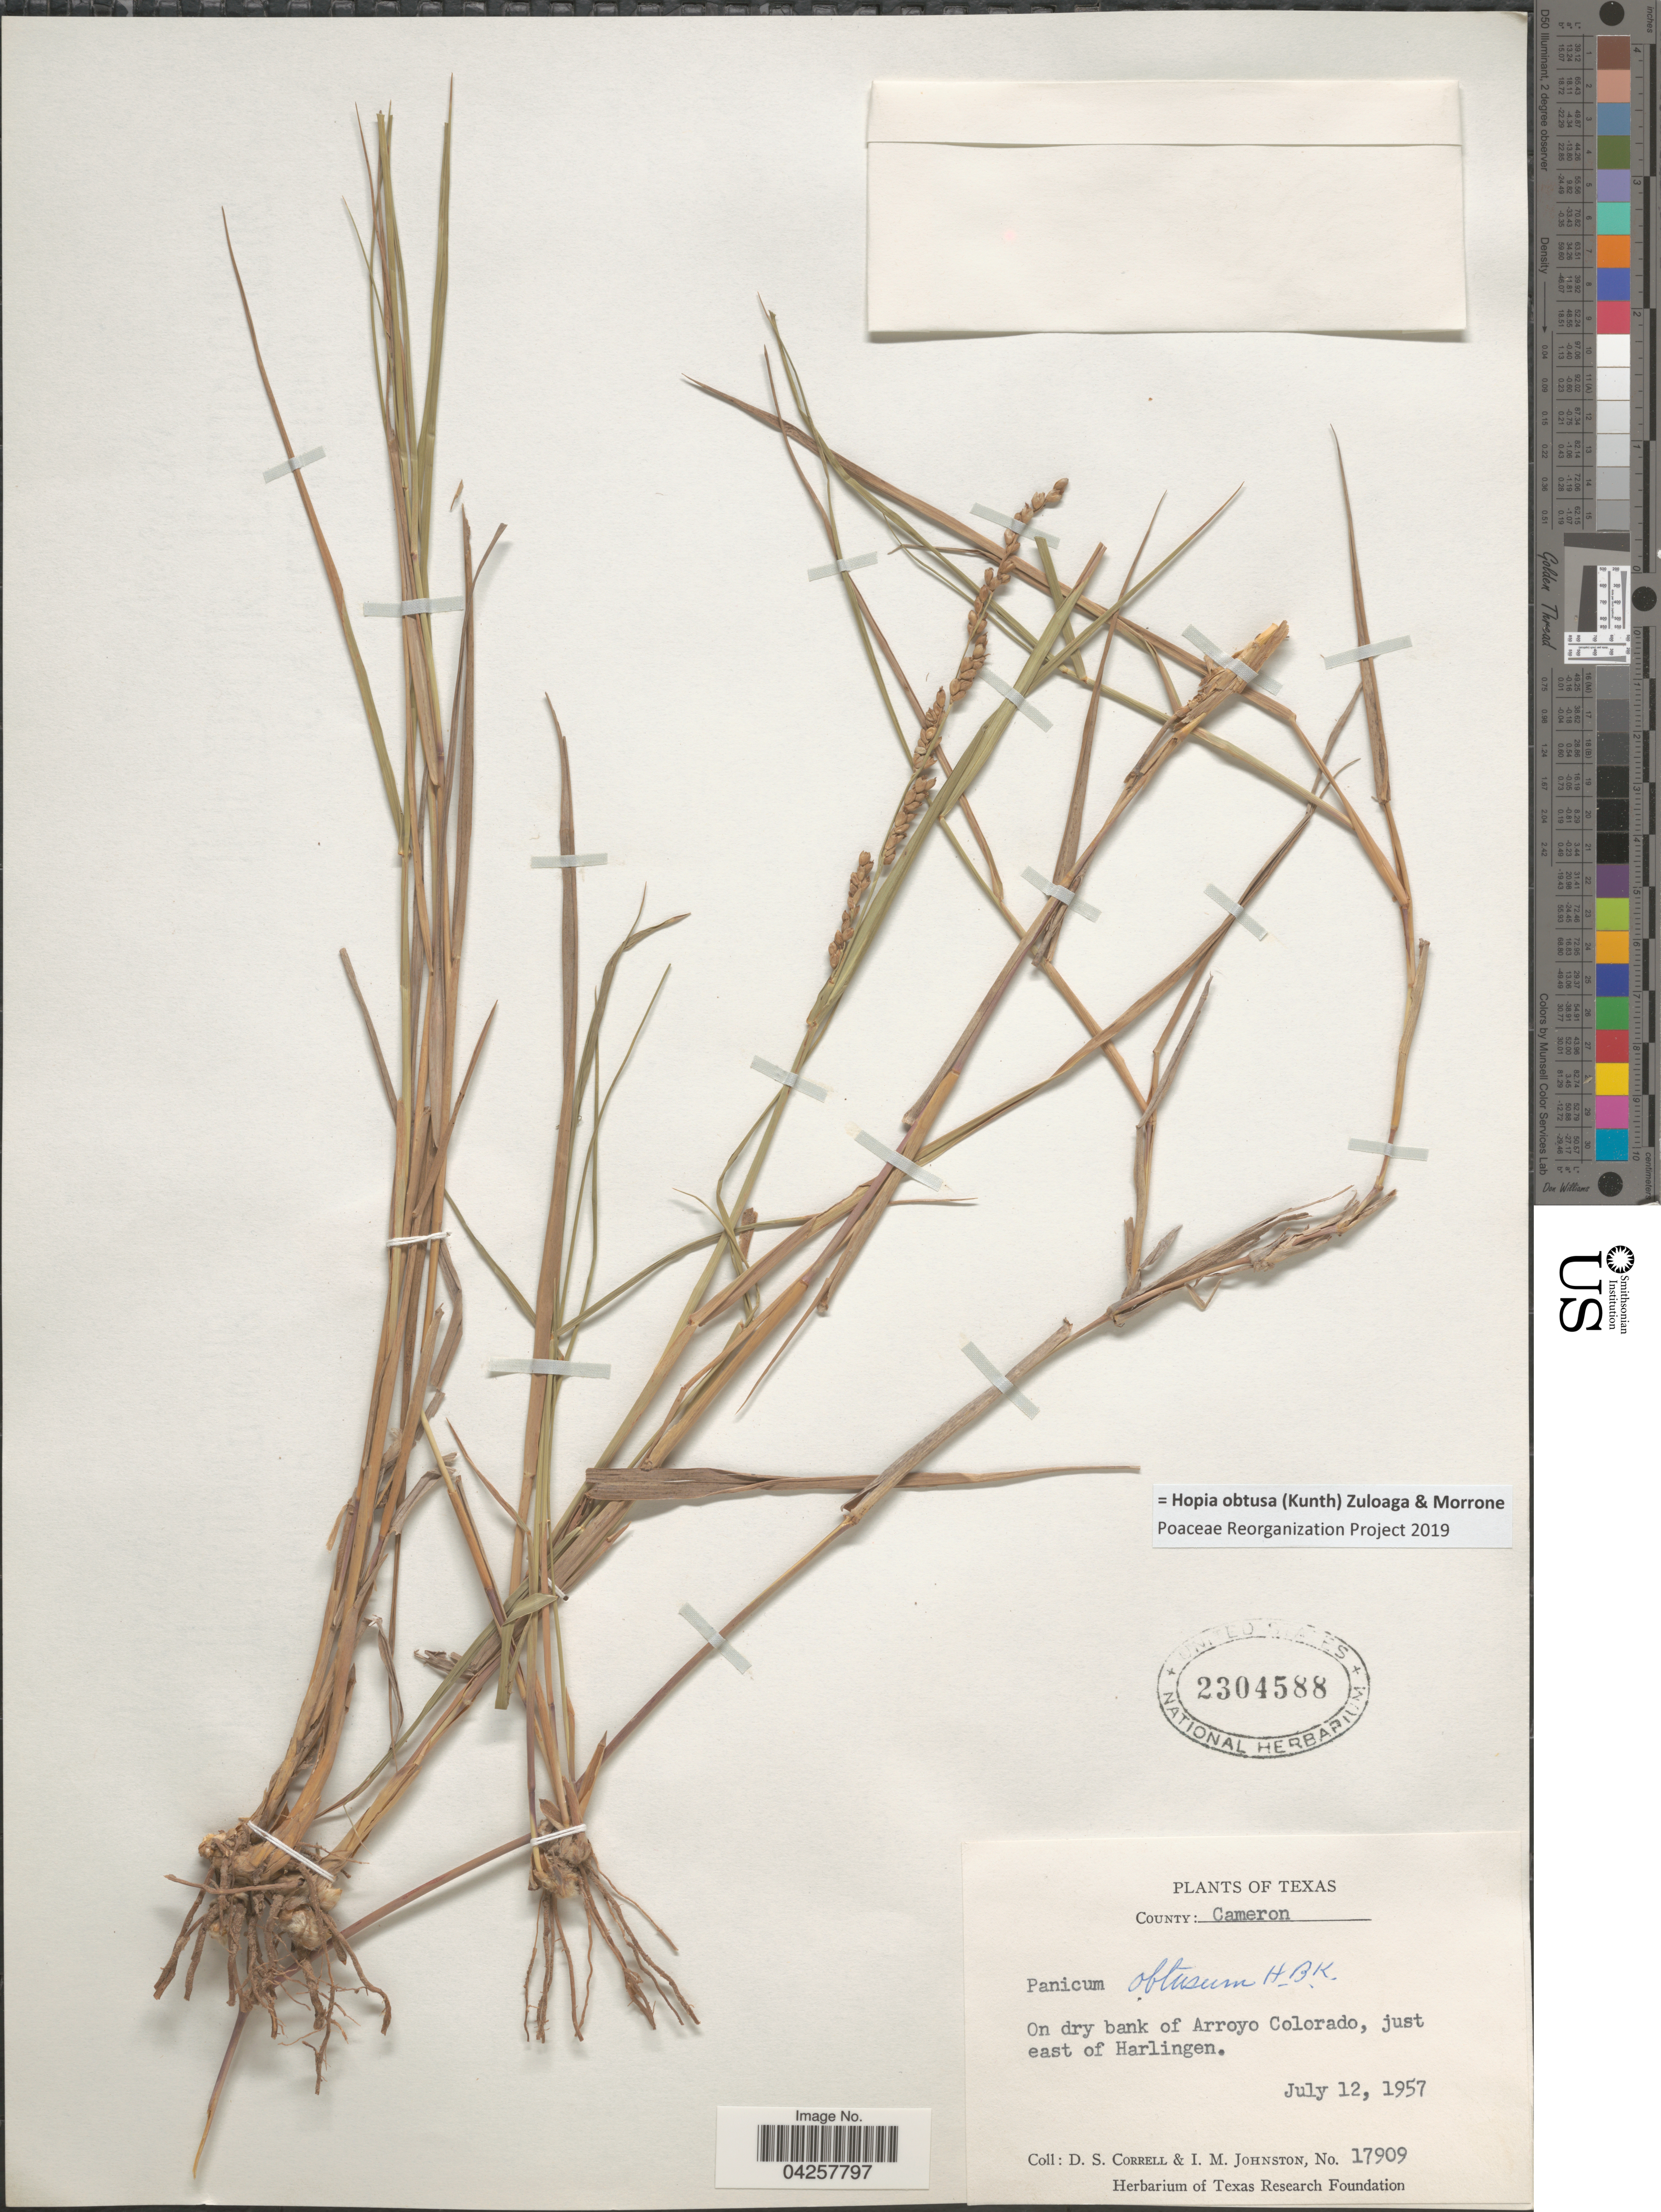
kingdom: Plantae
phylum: Tracheophyta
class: Liliopsida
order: Poales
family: Poaceae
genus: Hopia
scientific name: Hopia obtusa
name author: (Kunth) Zuloaga & Morrone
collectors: D. S. Correll & I.M. Johnston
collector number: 17909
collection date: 1957-07-12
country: United States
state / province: Texas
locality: County: Cameron. On dry bank of Arroyo Colorado, just east of Harlingen.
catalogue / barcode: US 2304588